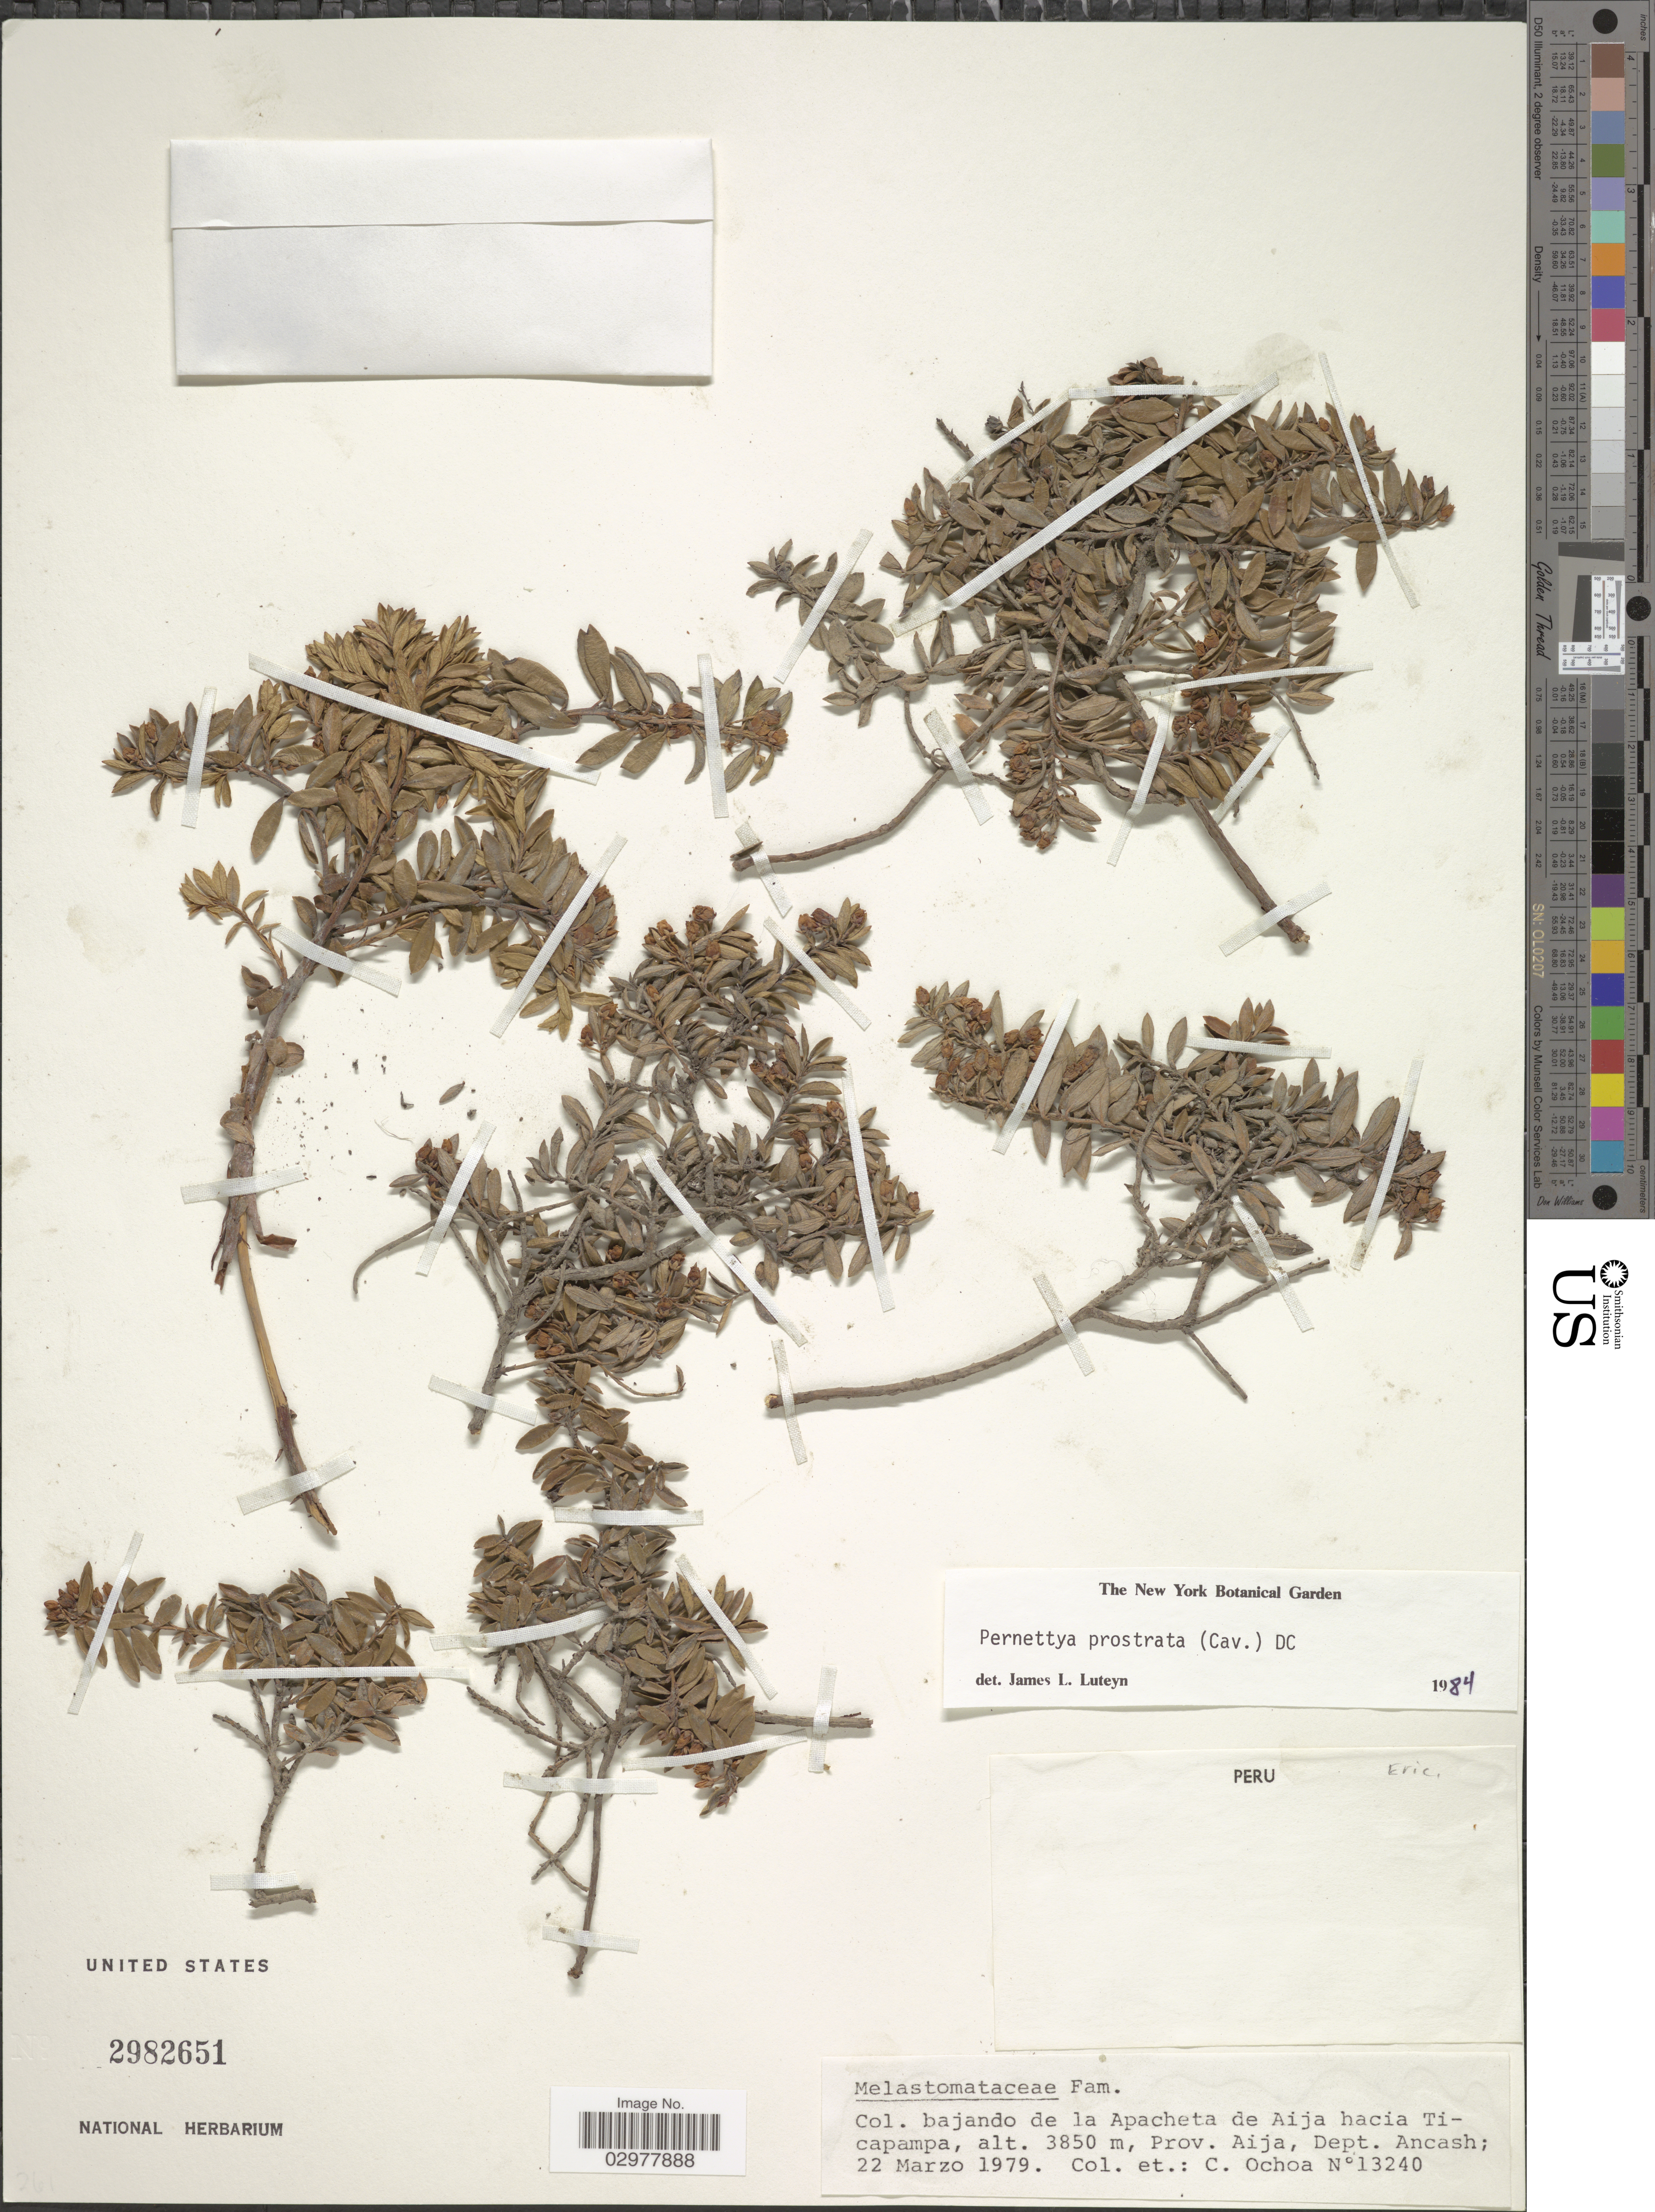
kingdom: Plantae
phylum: Tracheophyta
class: Magnoliopsida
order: Ericales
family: Ericaceae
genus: Pernettya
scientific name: Pernettya prostrata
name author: (Cav.) DC.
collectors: C. Ochoa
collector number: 13240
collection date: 1979-03-22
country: Peru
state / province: Ancash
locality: Bajando de la Apacheta de Aija hacia Ticapampa. Prov. Aija, Dept. Ancash.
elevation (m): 3850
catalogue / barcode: US 2982651